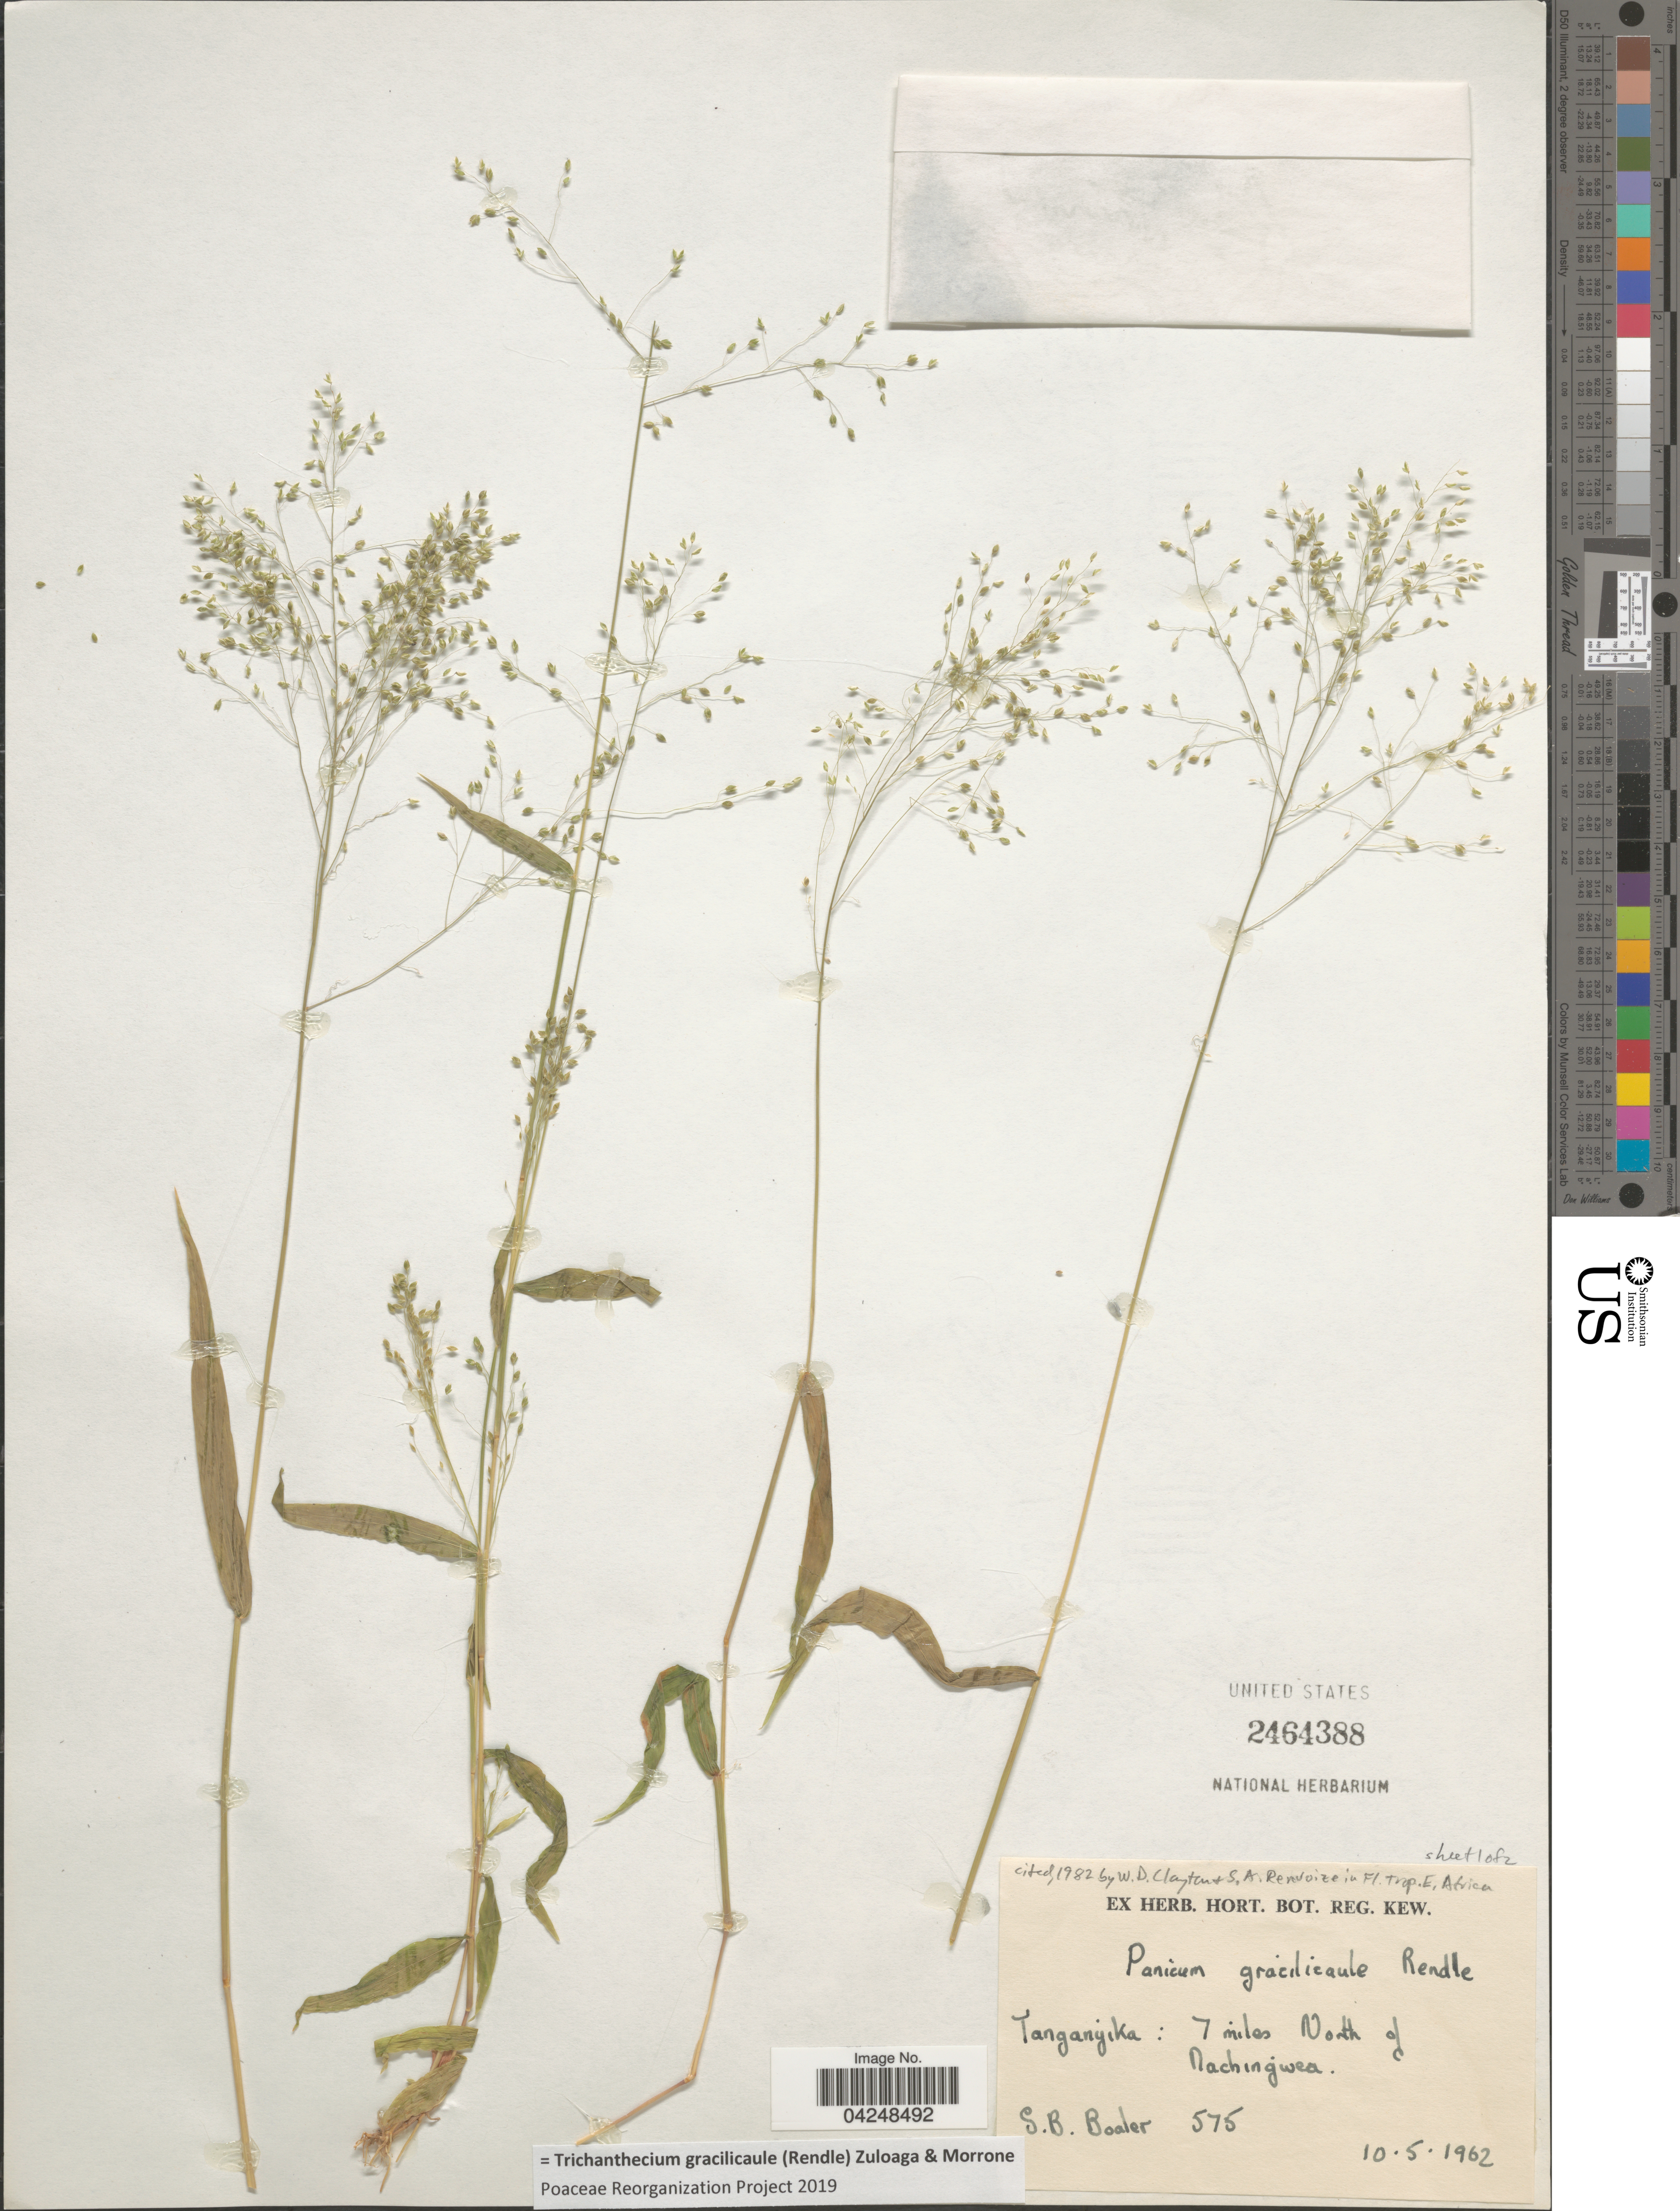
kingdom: Plantae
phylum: Tracheophyta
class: Liliopsida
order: Poales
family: Poaceae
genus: Trichanthecium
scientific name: Trichanthecium gracilicaule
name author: (Rendle) Zuloaga & Morrone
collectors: -. Boaler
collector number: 575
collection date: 1962-05-10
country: Tanzania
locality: Tanganyika: 7 miles North of Nachingwea.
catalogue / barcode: US 2464388